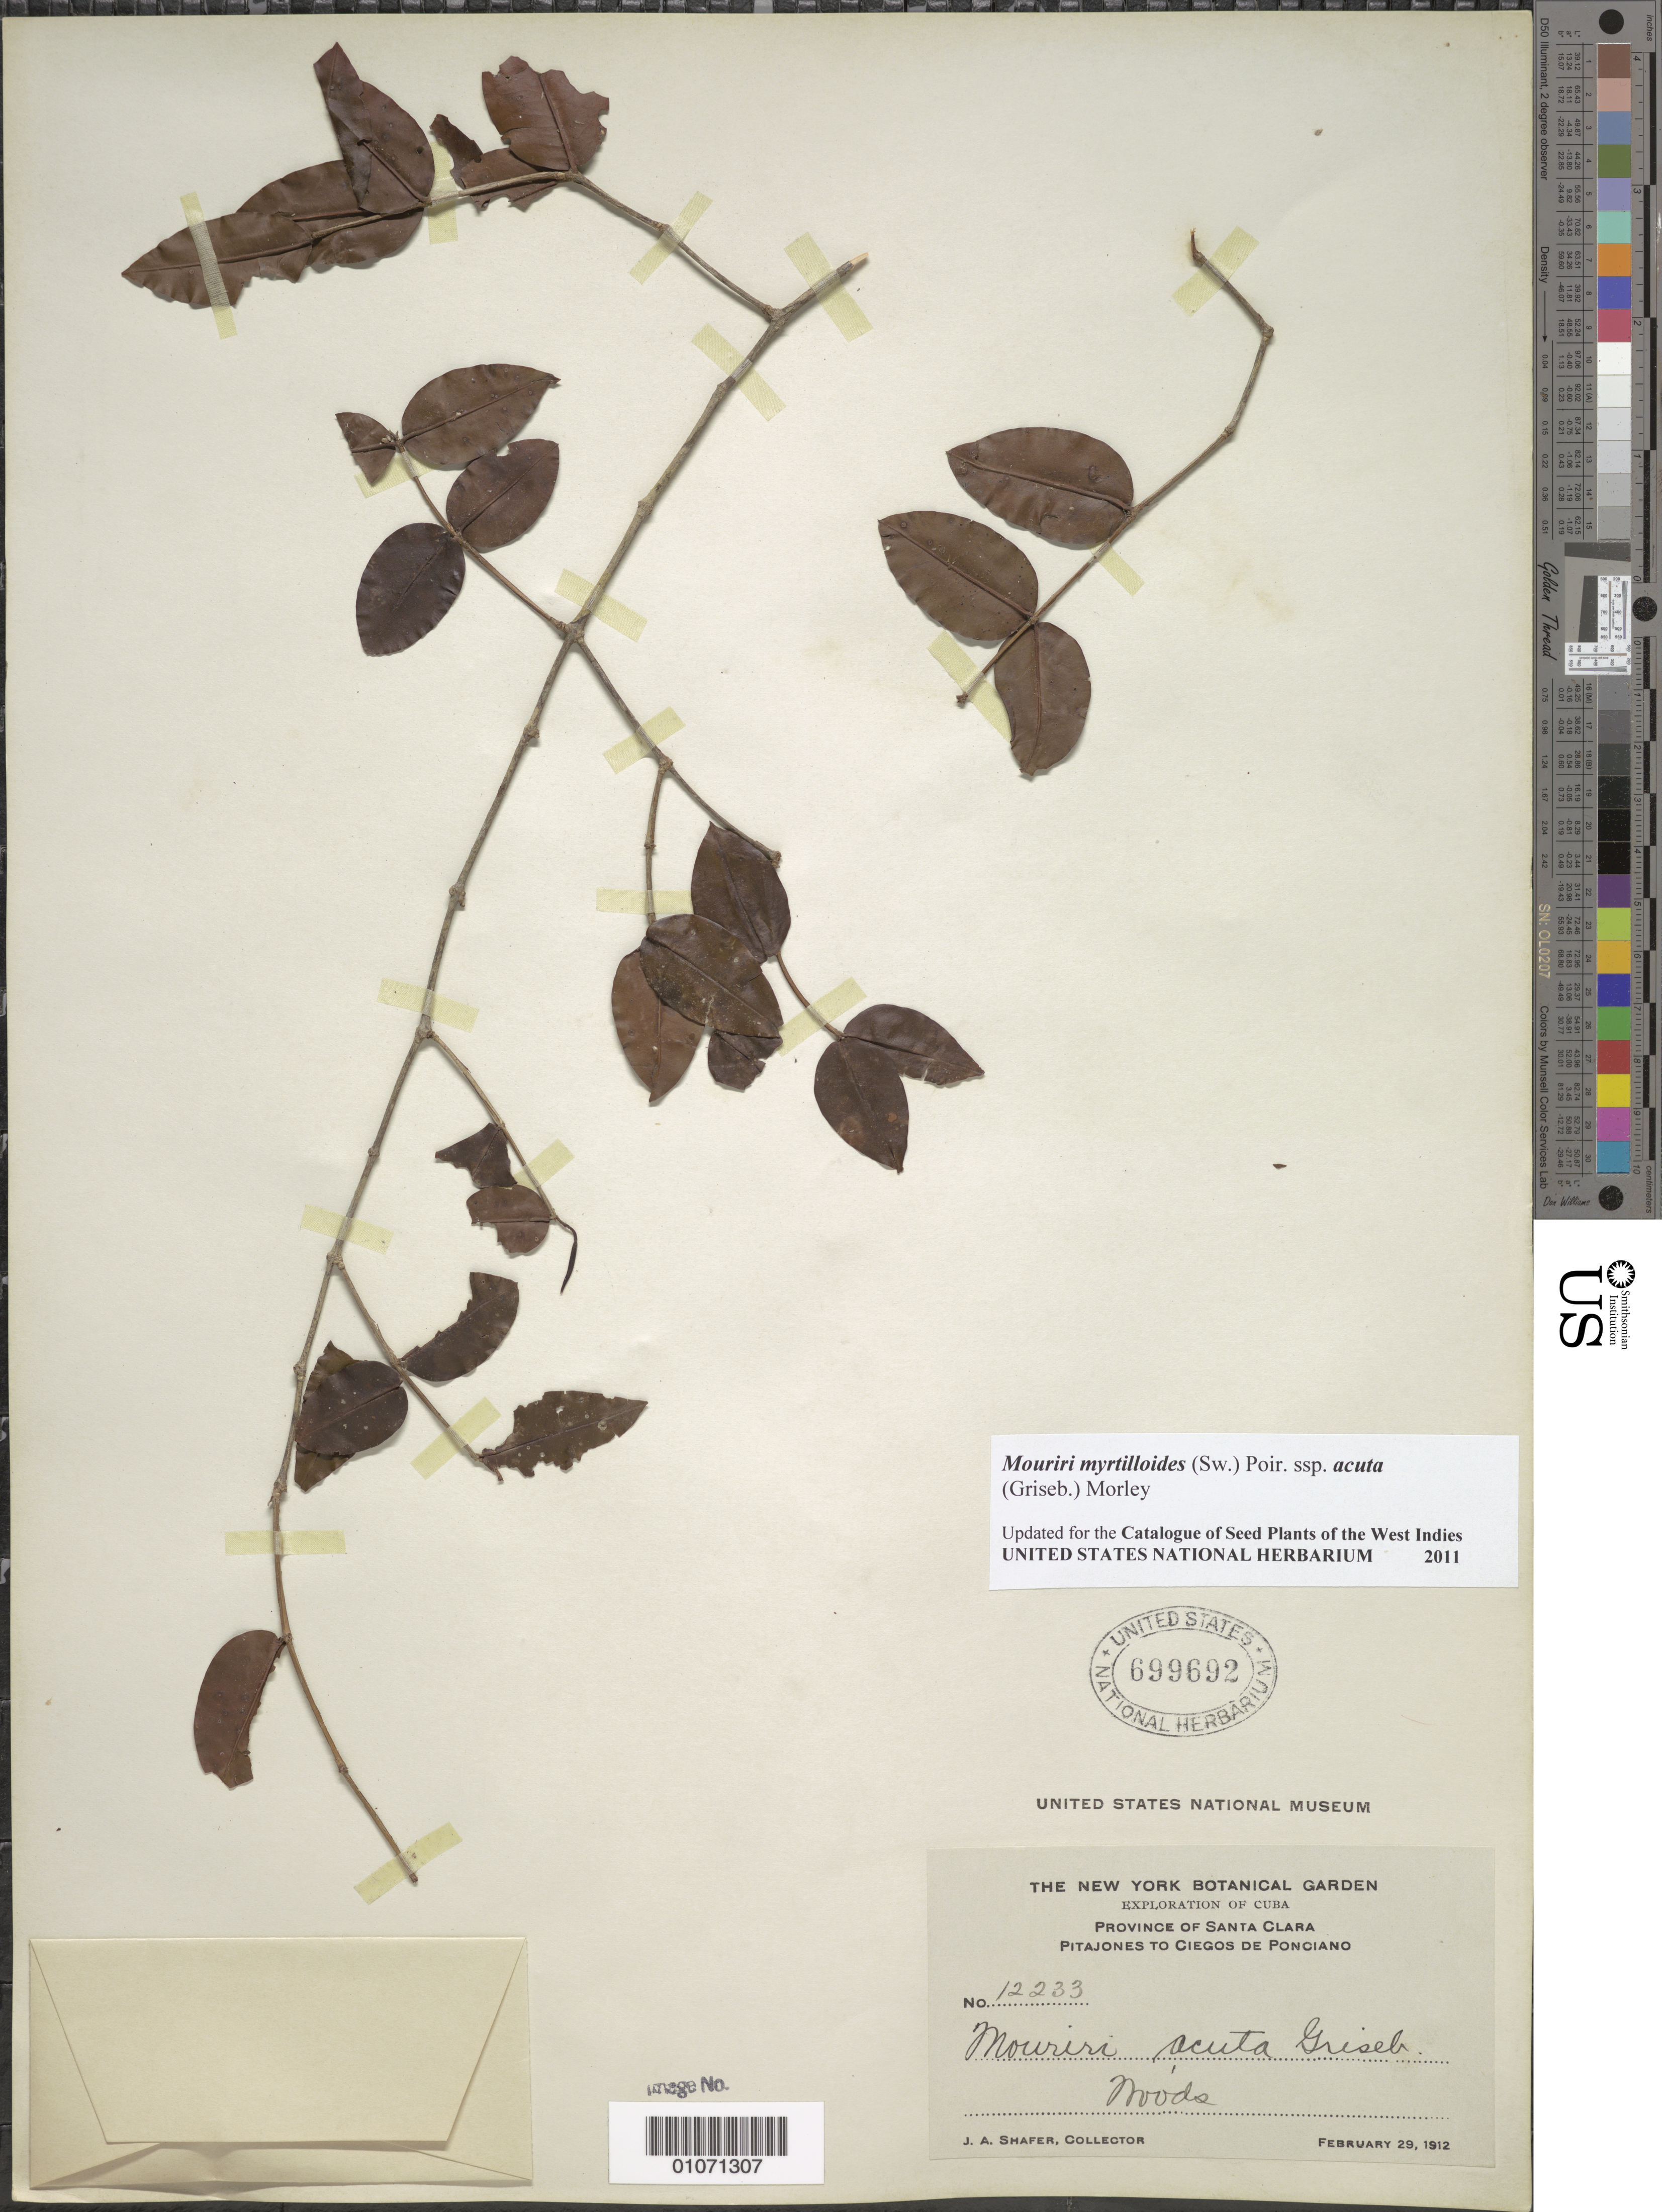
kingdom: Plantae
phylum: Tracheophyta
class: Magnoliopsida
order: Myrtales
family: Melastomataceae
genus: Mouriri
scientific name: Mouriri myrtilloides subsp. acuta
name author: (Griseb.) Morley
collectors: J. A. Shafer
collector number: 12233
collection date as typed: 29 Feb 1912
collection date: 1912-02-29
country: Cuba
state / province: Santa Clara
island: Cuba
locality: Pitajones to Ciegos de Ponciano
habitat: Woods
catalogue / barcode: US 699692